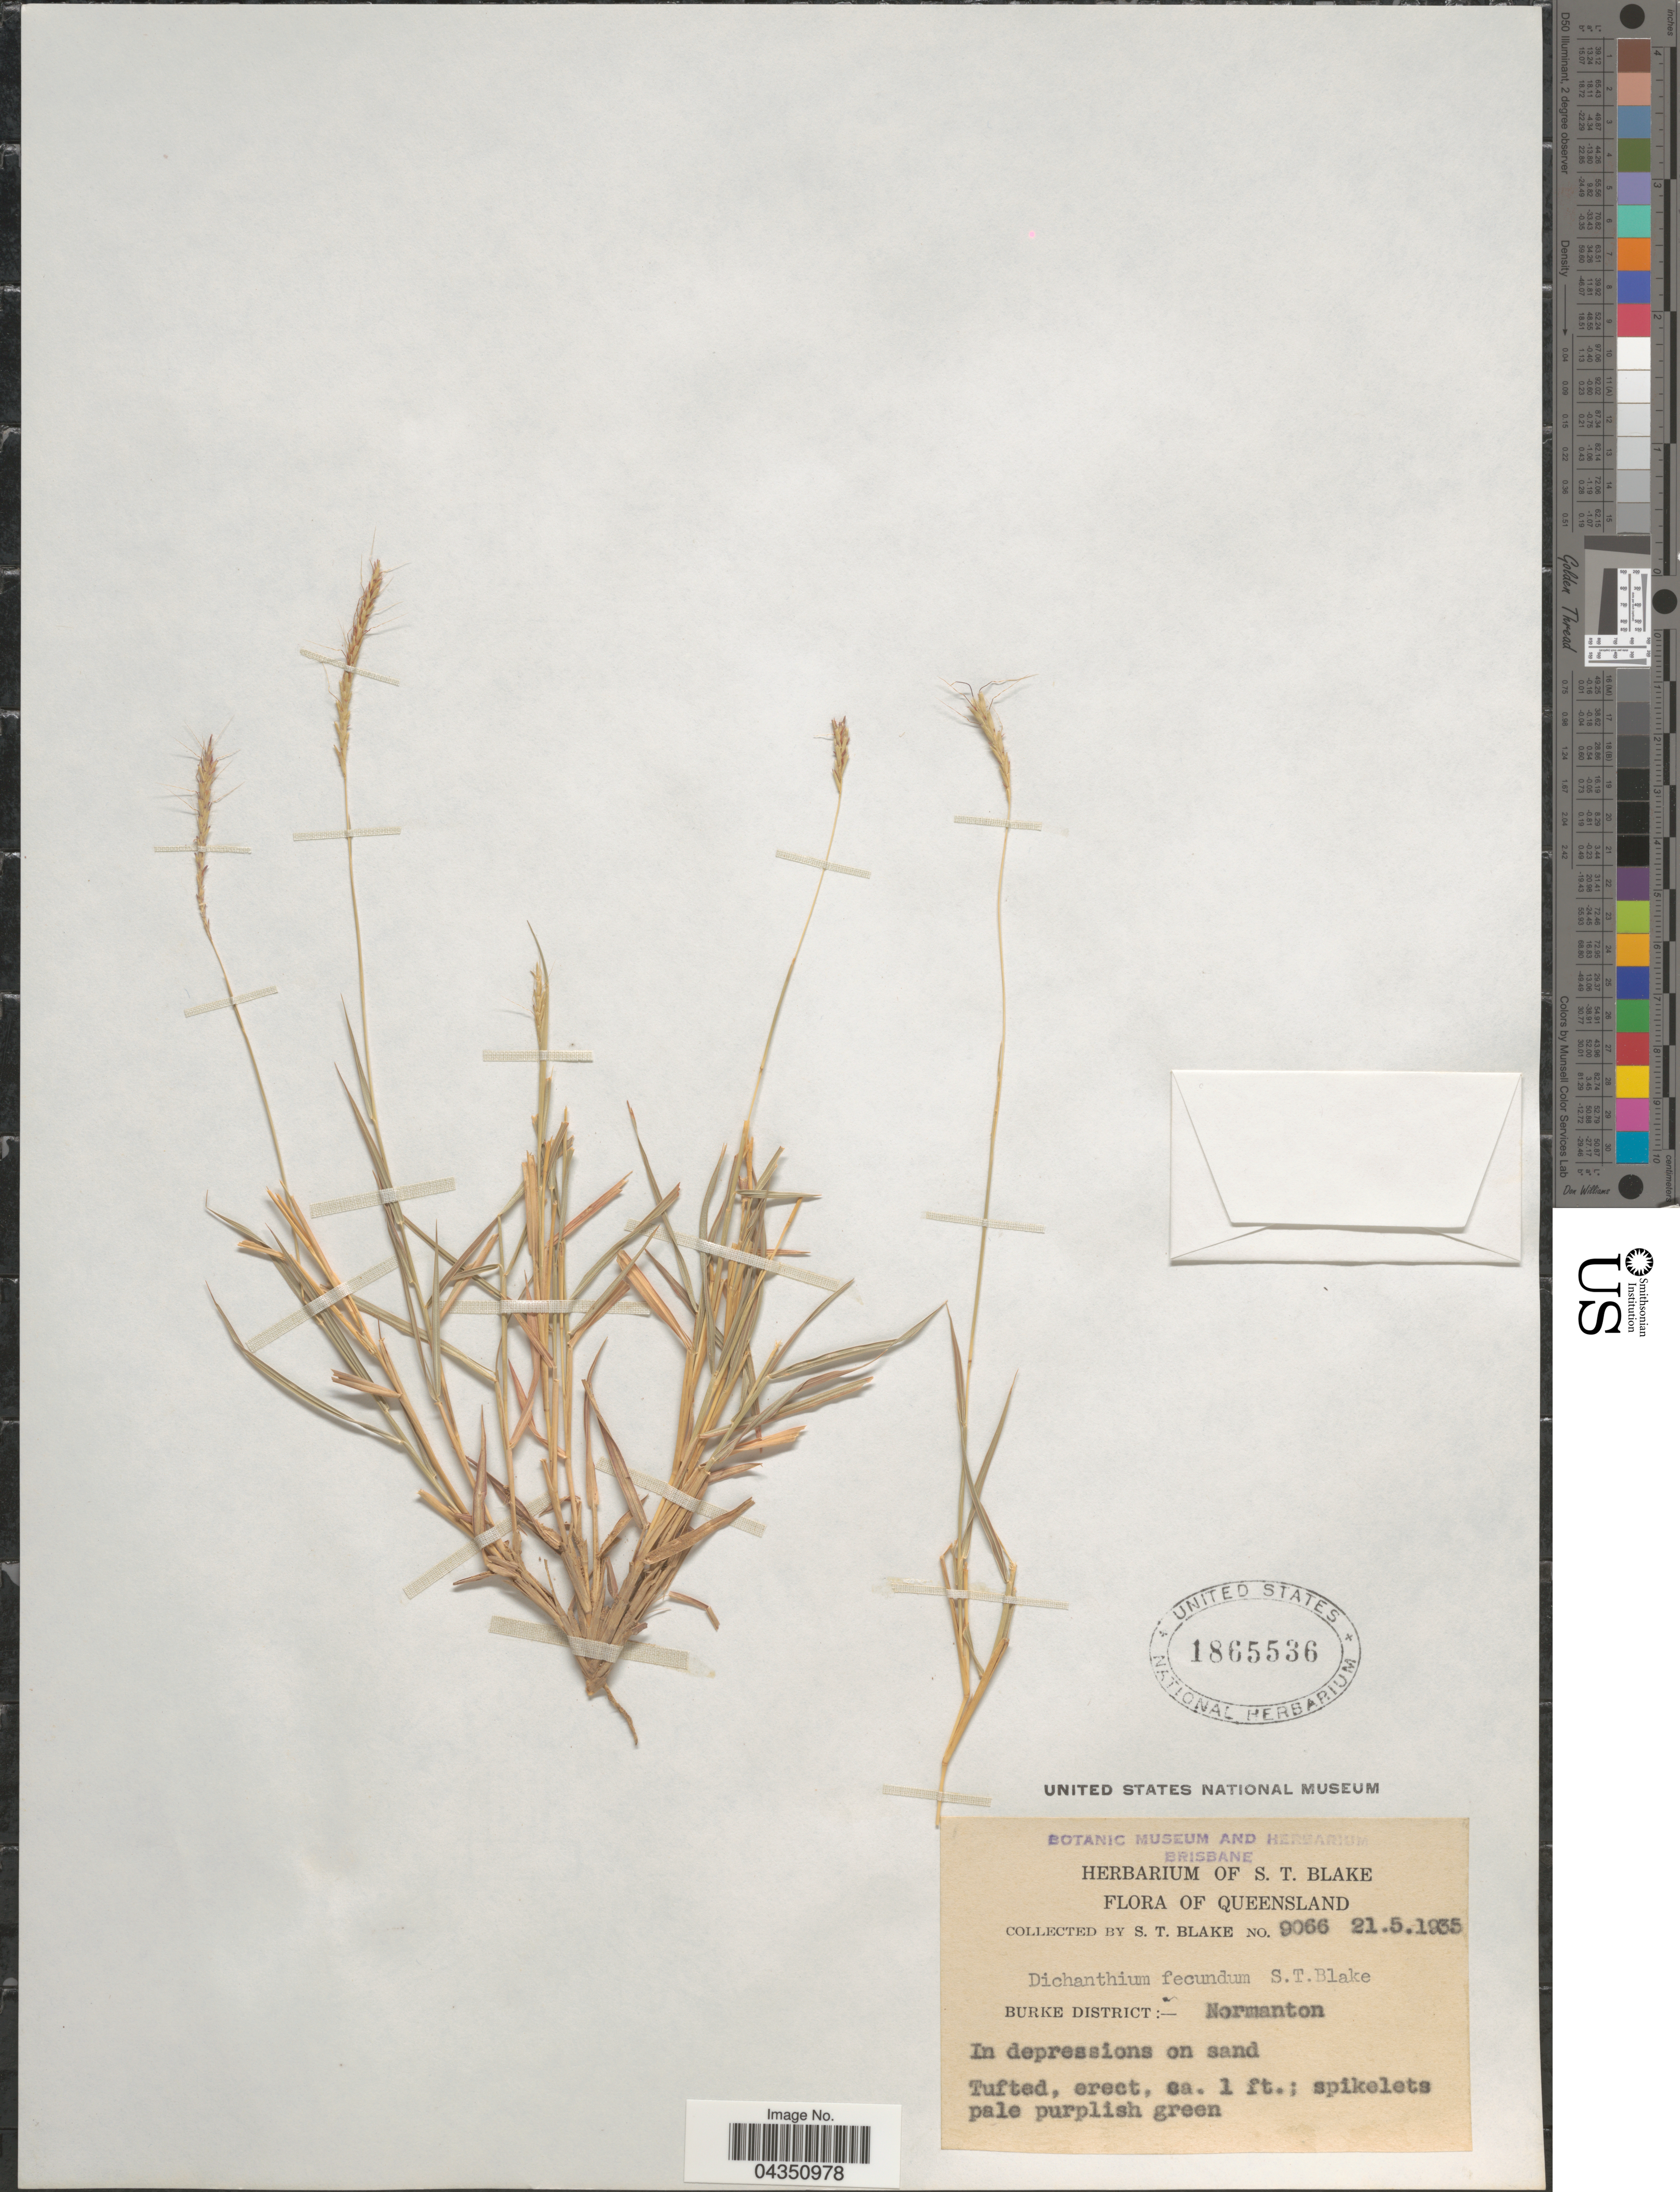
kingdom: Plantae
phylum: Tracheophyta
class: Liliopsida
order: Poales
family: Poaceae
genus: Dichanthium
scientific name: Dichanthium fecundum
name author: S.T. Blake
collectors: S. T. Blake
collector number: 9066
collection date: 1935-05-21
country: Australia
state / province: Queensland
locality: Burke District: Normanton. In depressions on sand.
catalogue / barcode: US 1865536